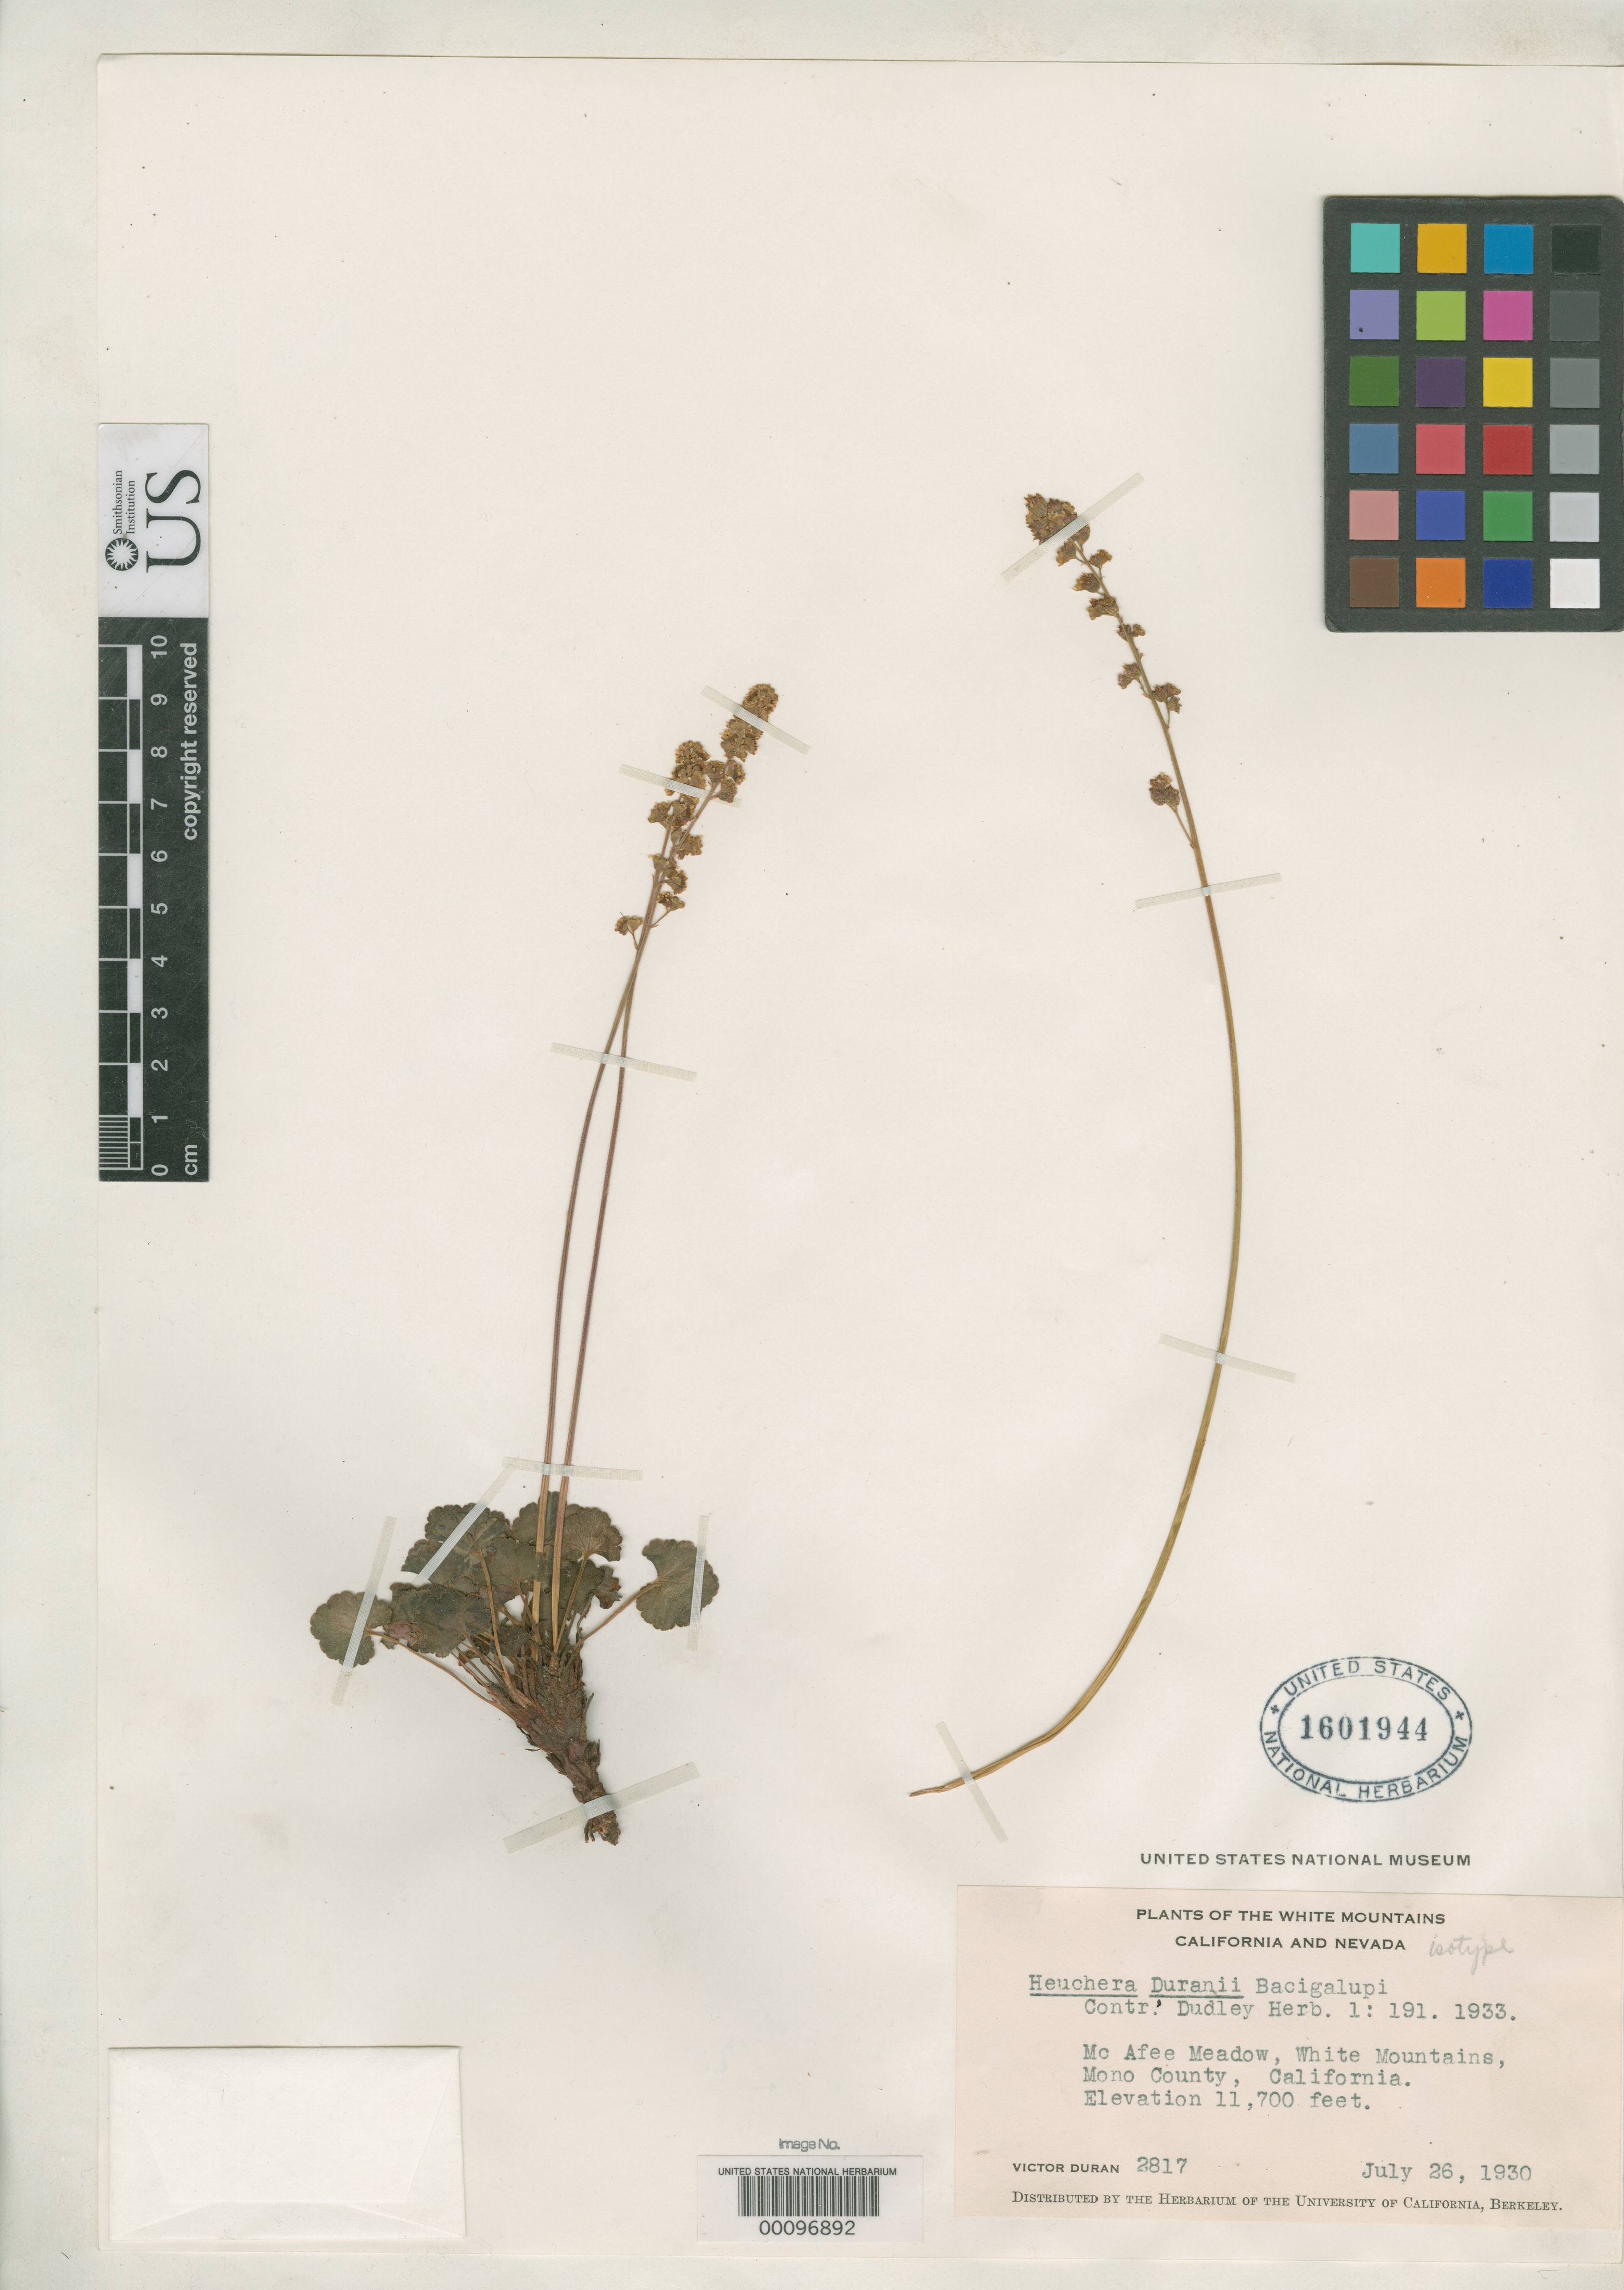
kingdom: Plantae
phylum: Tracheophyta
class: Magnoliopsida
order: Saxifragales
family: Saxifragaceae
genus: Heuchera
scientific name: Heuchera duranii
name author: Bacig.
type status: Isotype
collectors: V. Duran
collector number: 2817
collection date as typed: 26 Jul 1930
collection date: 1930-07-26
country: United States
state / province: California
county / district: Mono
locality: White Mts., McAfee Meadow; alt. 11,700ft.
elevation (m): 3566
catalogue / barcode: US 1601944